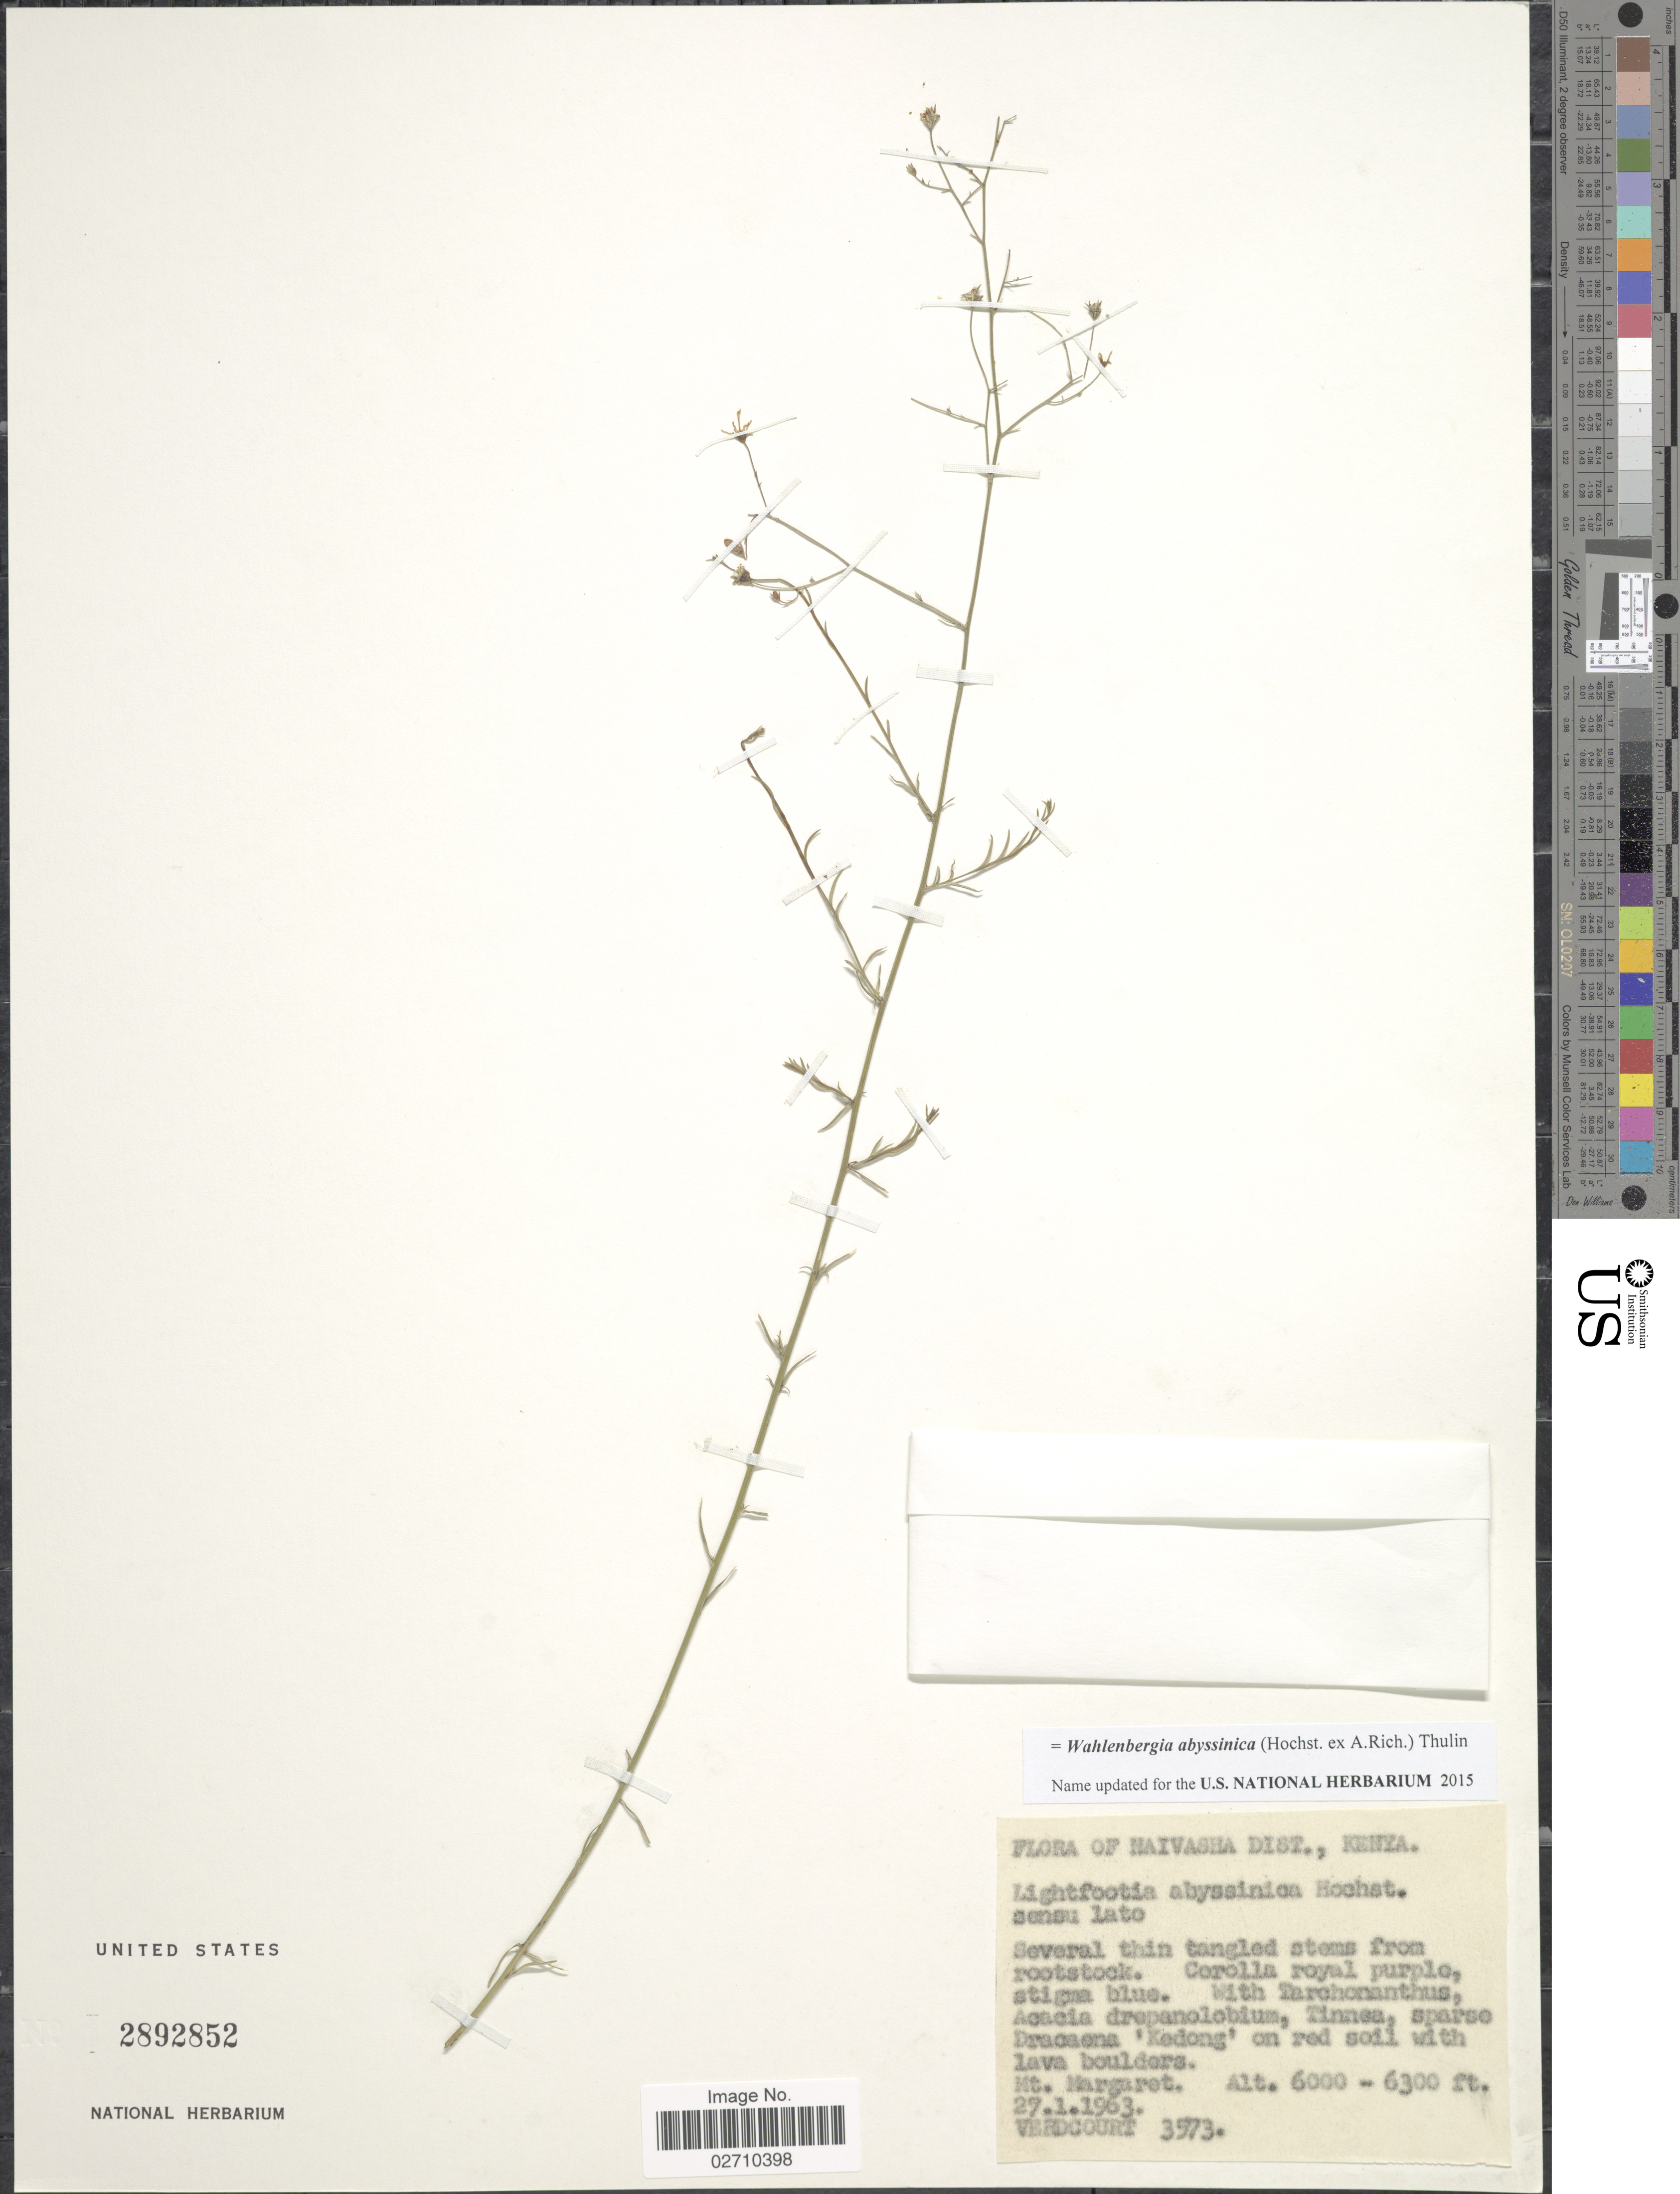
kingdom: Plantae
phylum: Tracheophyta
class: Magnoliopsida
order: Asterales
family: Campanulaceae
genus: Wahlenbergia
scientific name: Wahlenbergia abyssinica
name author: (Hochst. ex A. Rich.) Thulin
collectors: -. Verdcourt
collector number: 3573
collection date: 1963-01-27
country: Kenya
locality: Naivasha Dist. Mt. Margaret.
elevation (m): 1829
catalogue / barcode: US 2892852